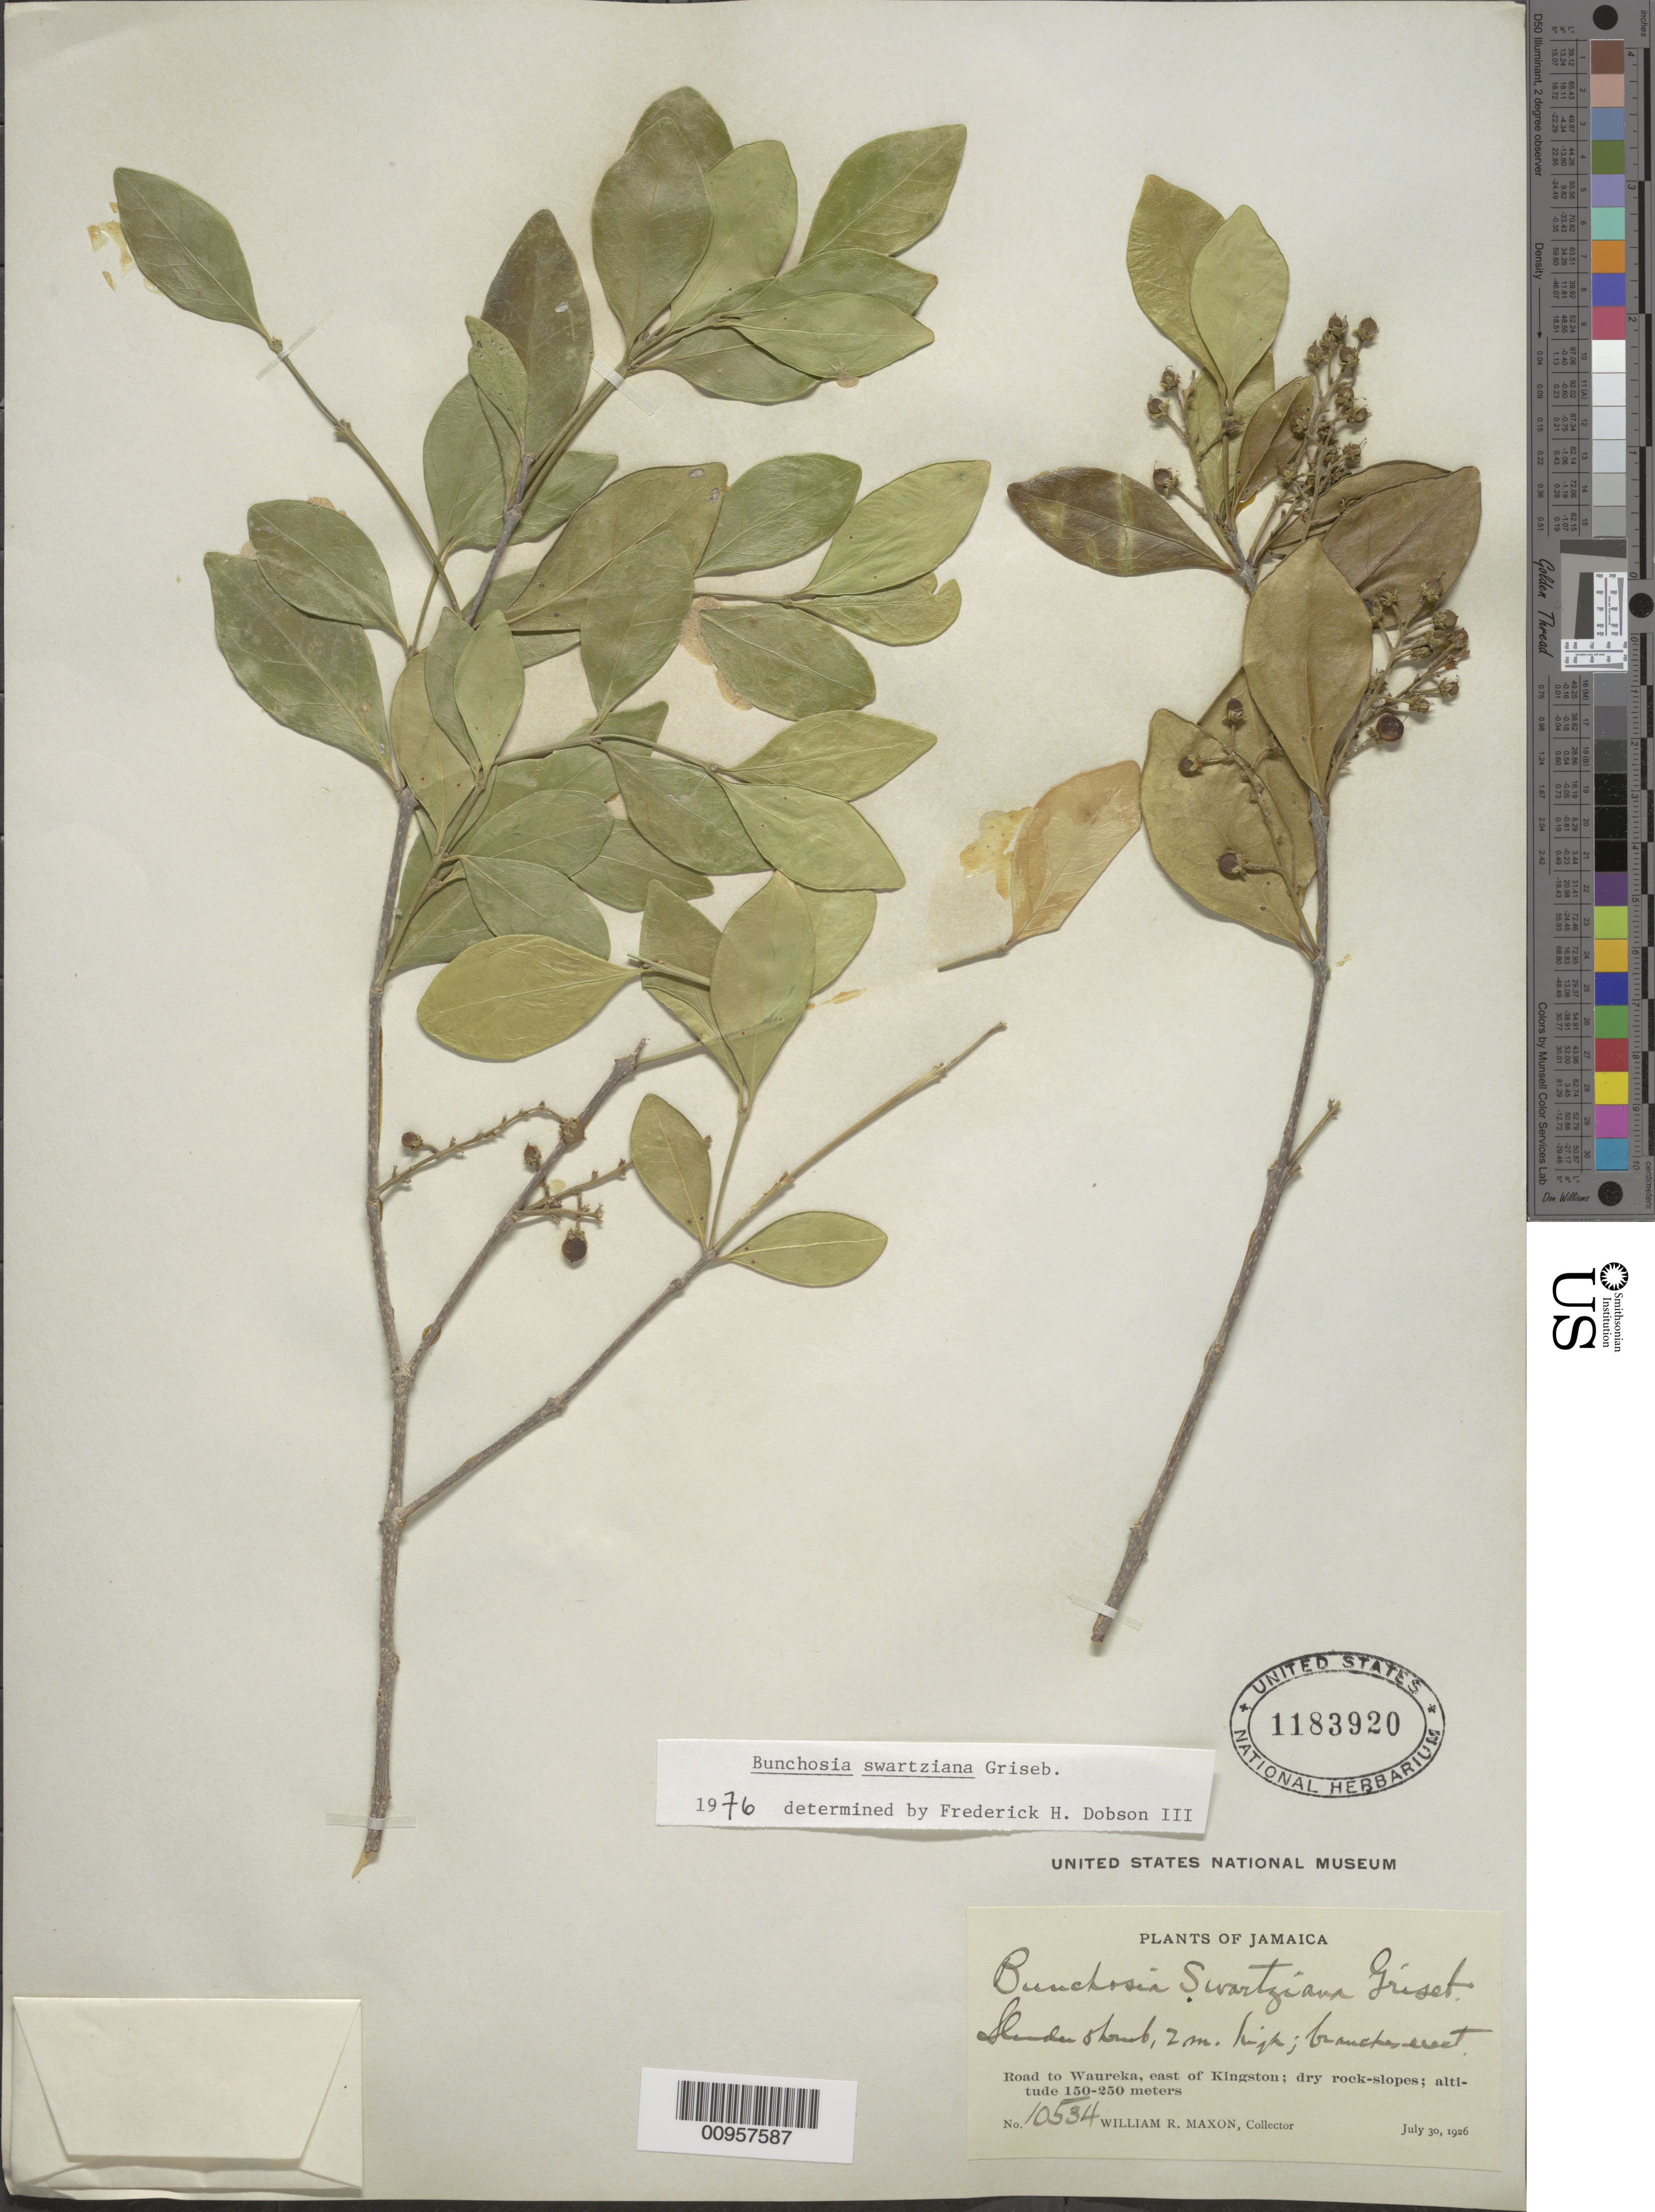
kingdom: Plantae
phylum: Tracheophyta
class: Magnoliopsida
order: Malpighiales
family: Malpighiaceae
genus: Bunchosia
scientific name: Bunchosia swartziana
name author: Griseb.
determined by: Dobson, Frederick H.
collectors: W. R. Maxon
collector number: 10534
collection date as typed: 30 Jul 1926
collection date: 1926-07-30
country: Jamaica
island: Jamaica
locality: Road to Waureka, E of Kingston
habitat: Dry rock-slopes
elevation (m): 150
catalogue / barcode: US 1183920